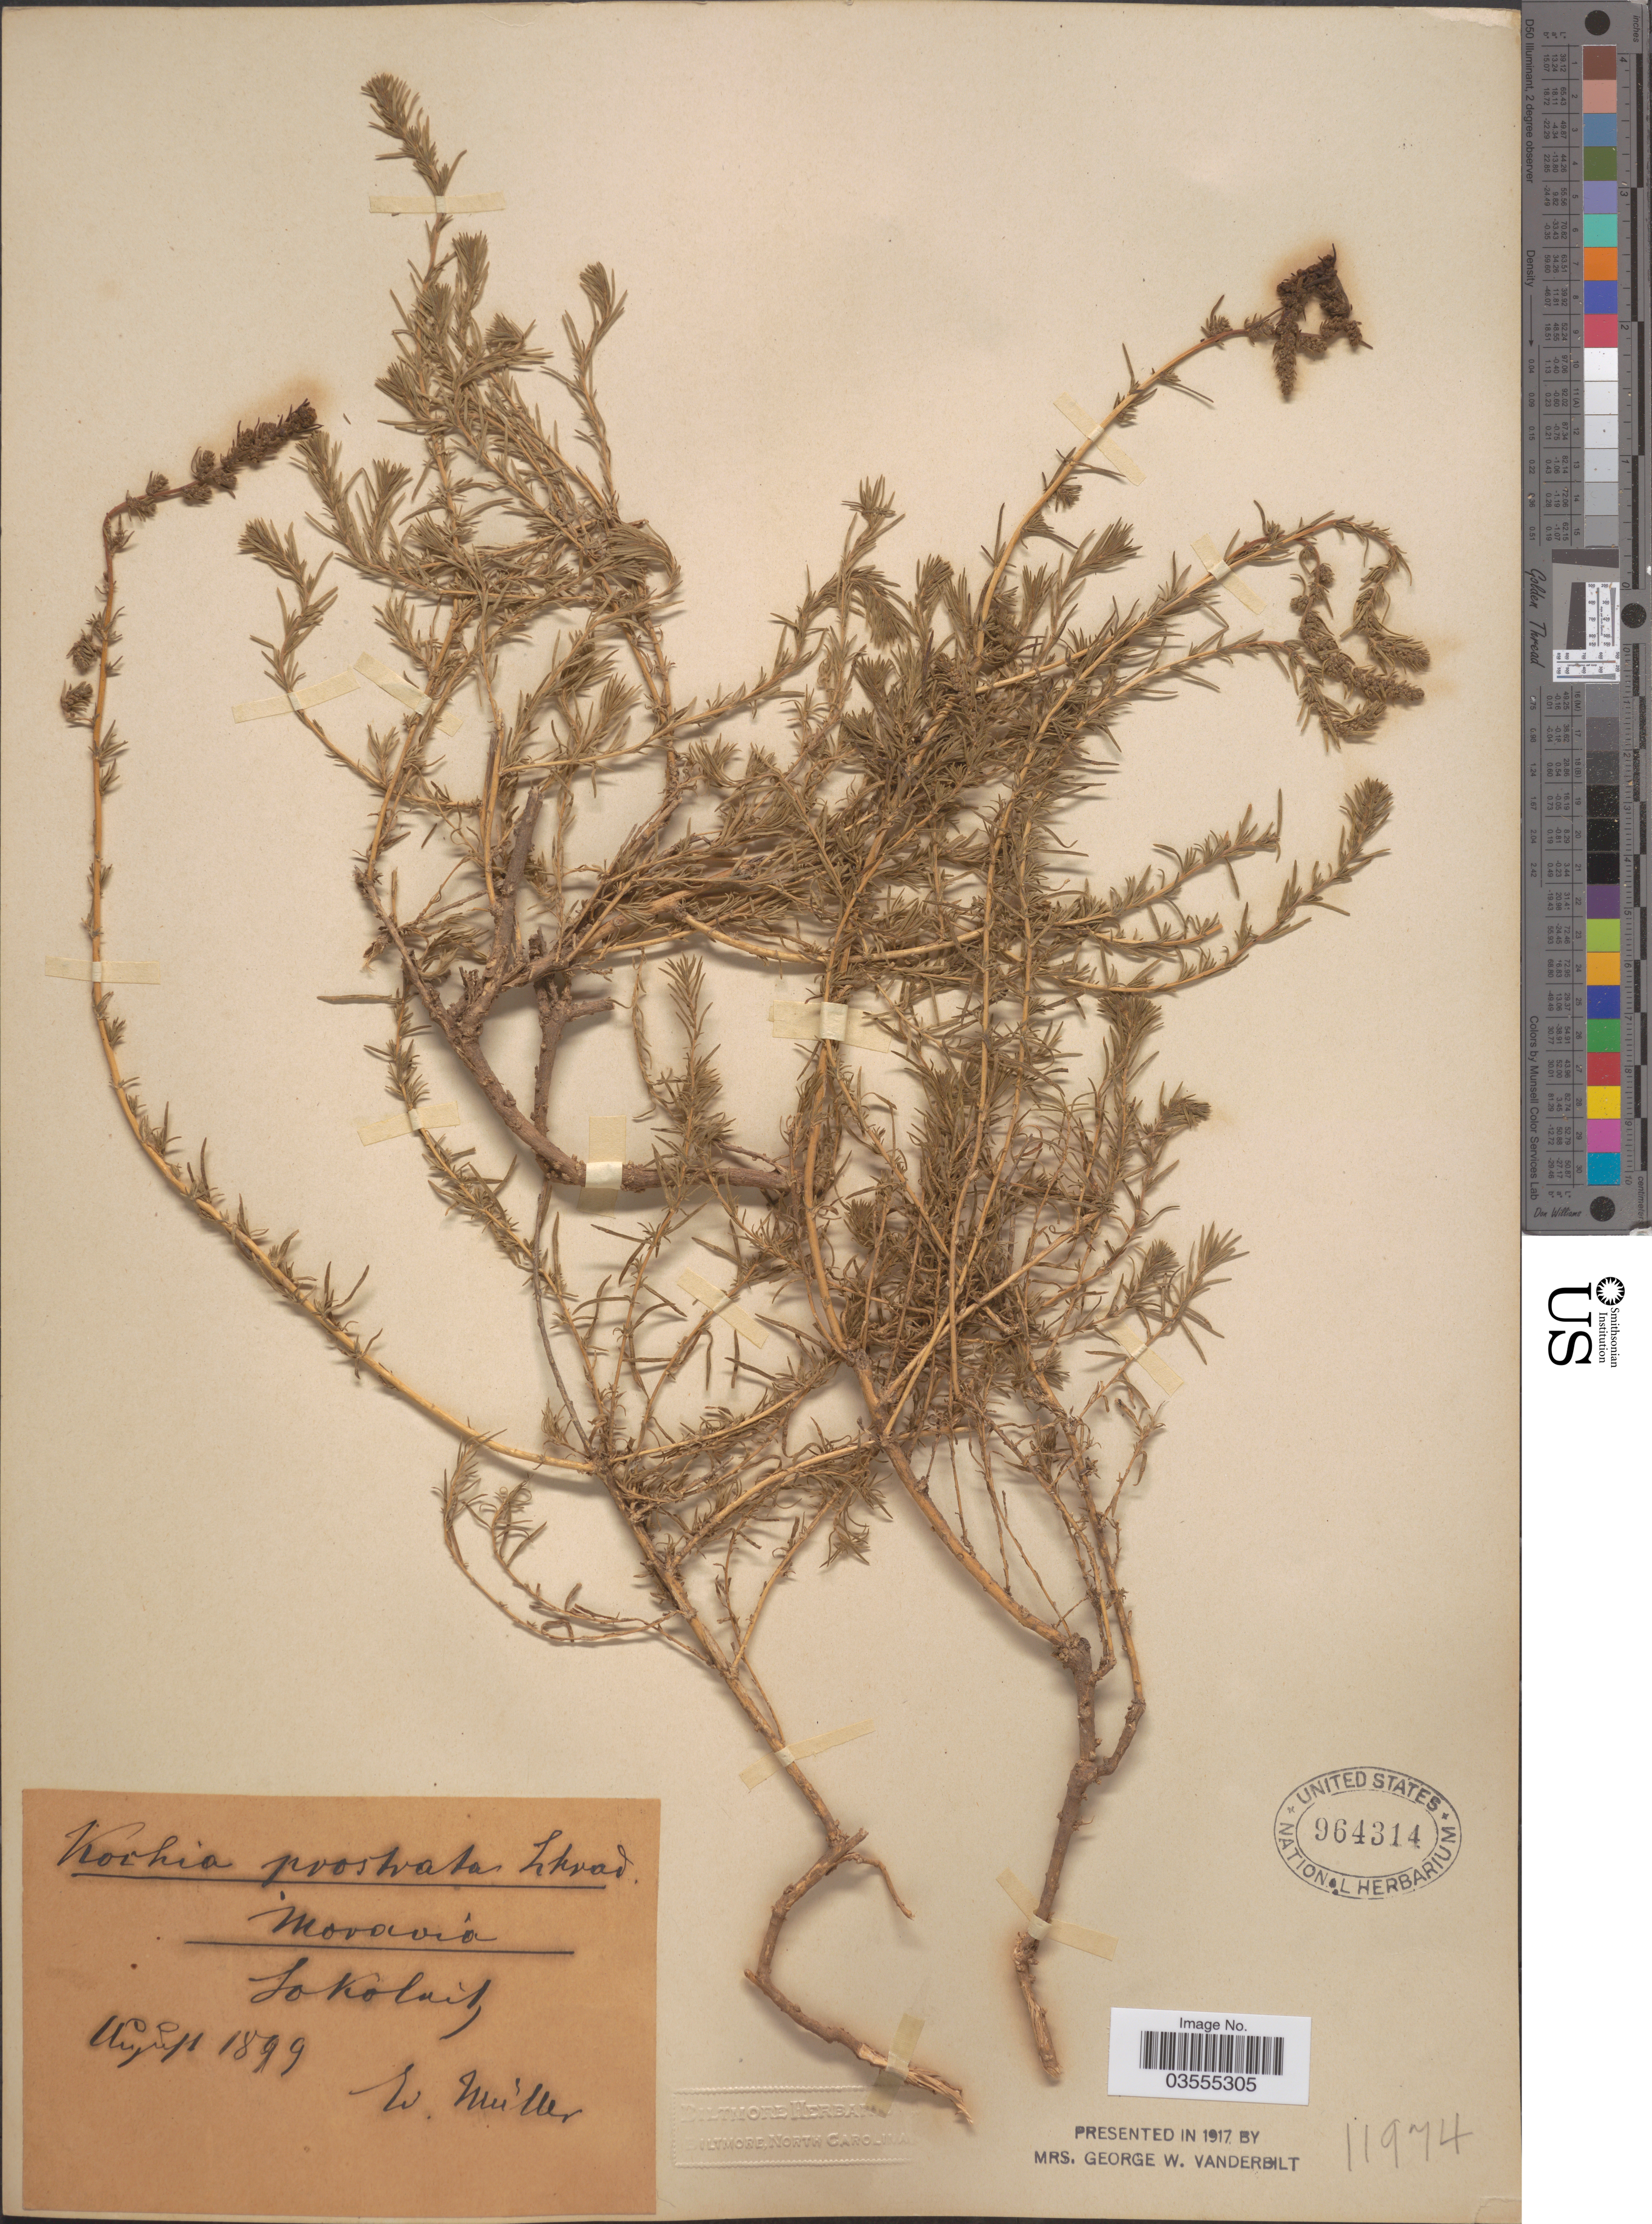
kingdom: Plantae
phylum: Tracheophyta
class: Magnoliopsida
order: Caryophyllales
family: Amaranthaceae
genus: Bassia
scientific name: Bassia prostrata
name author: (L.) Beck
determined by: U.S. National Herbarium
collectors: Müller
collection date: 1899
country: Czechia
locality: Moravia, Sokolait.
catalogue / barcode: US 964314